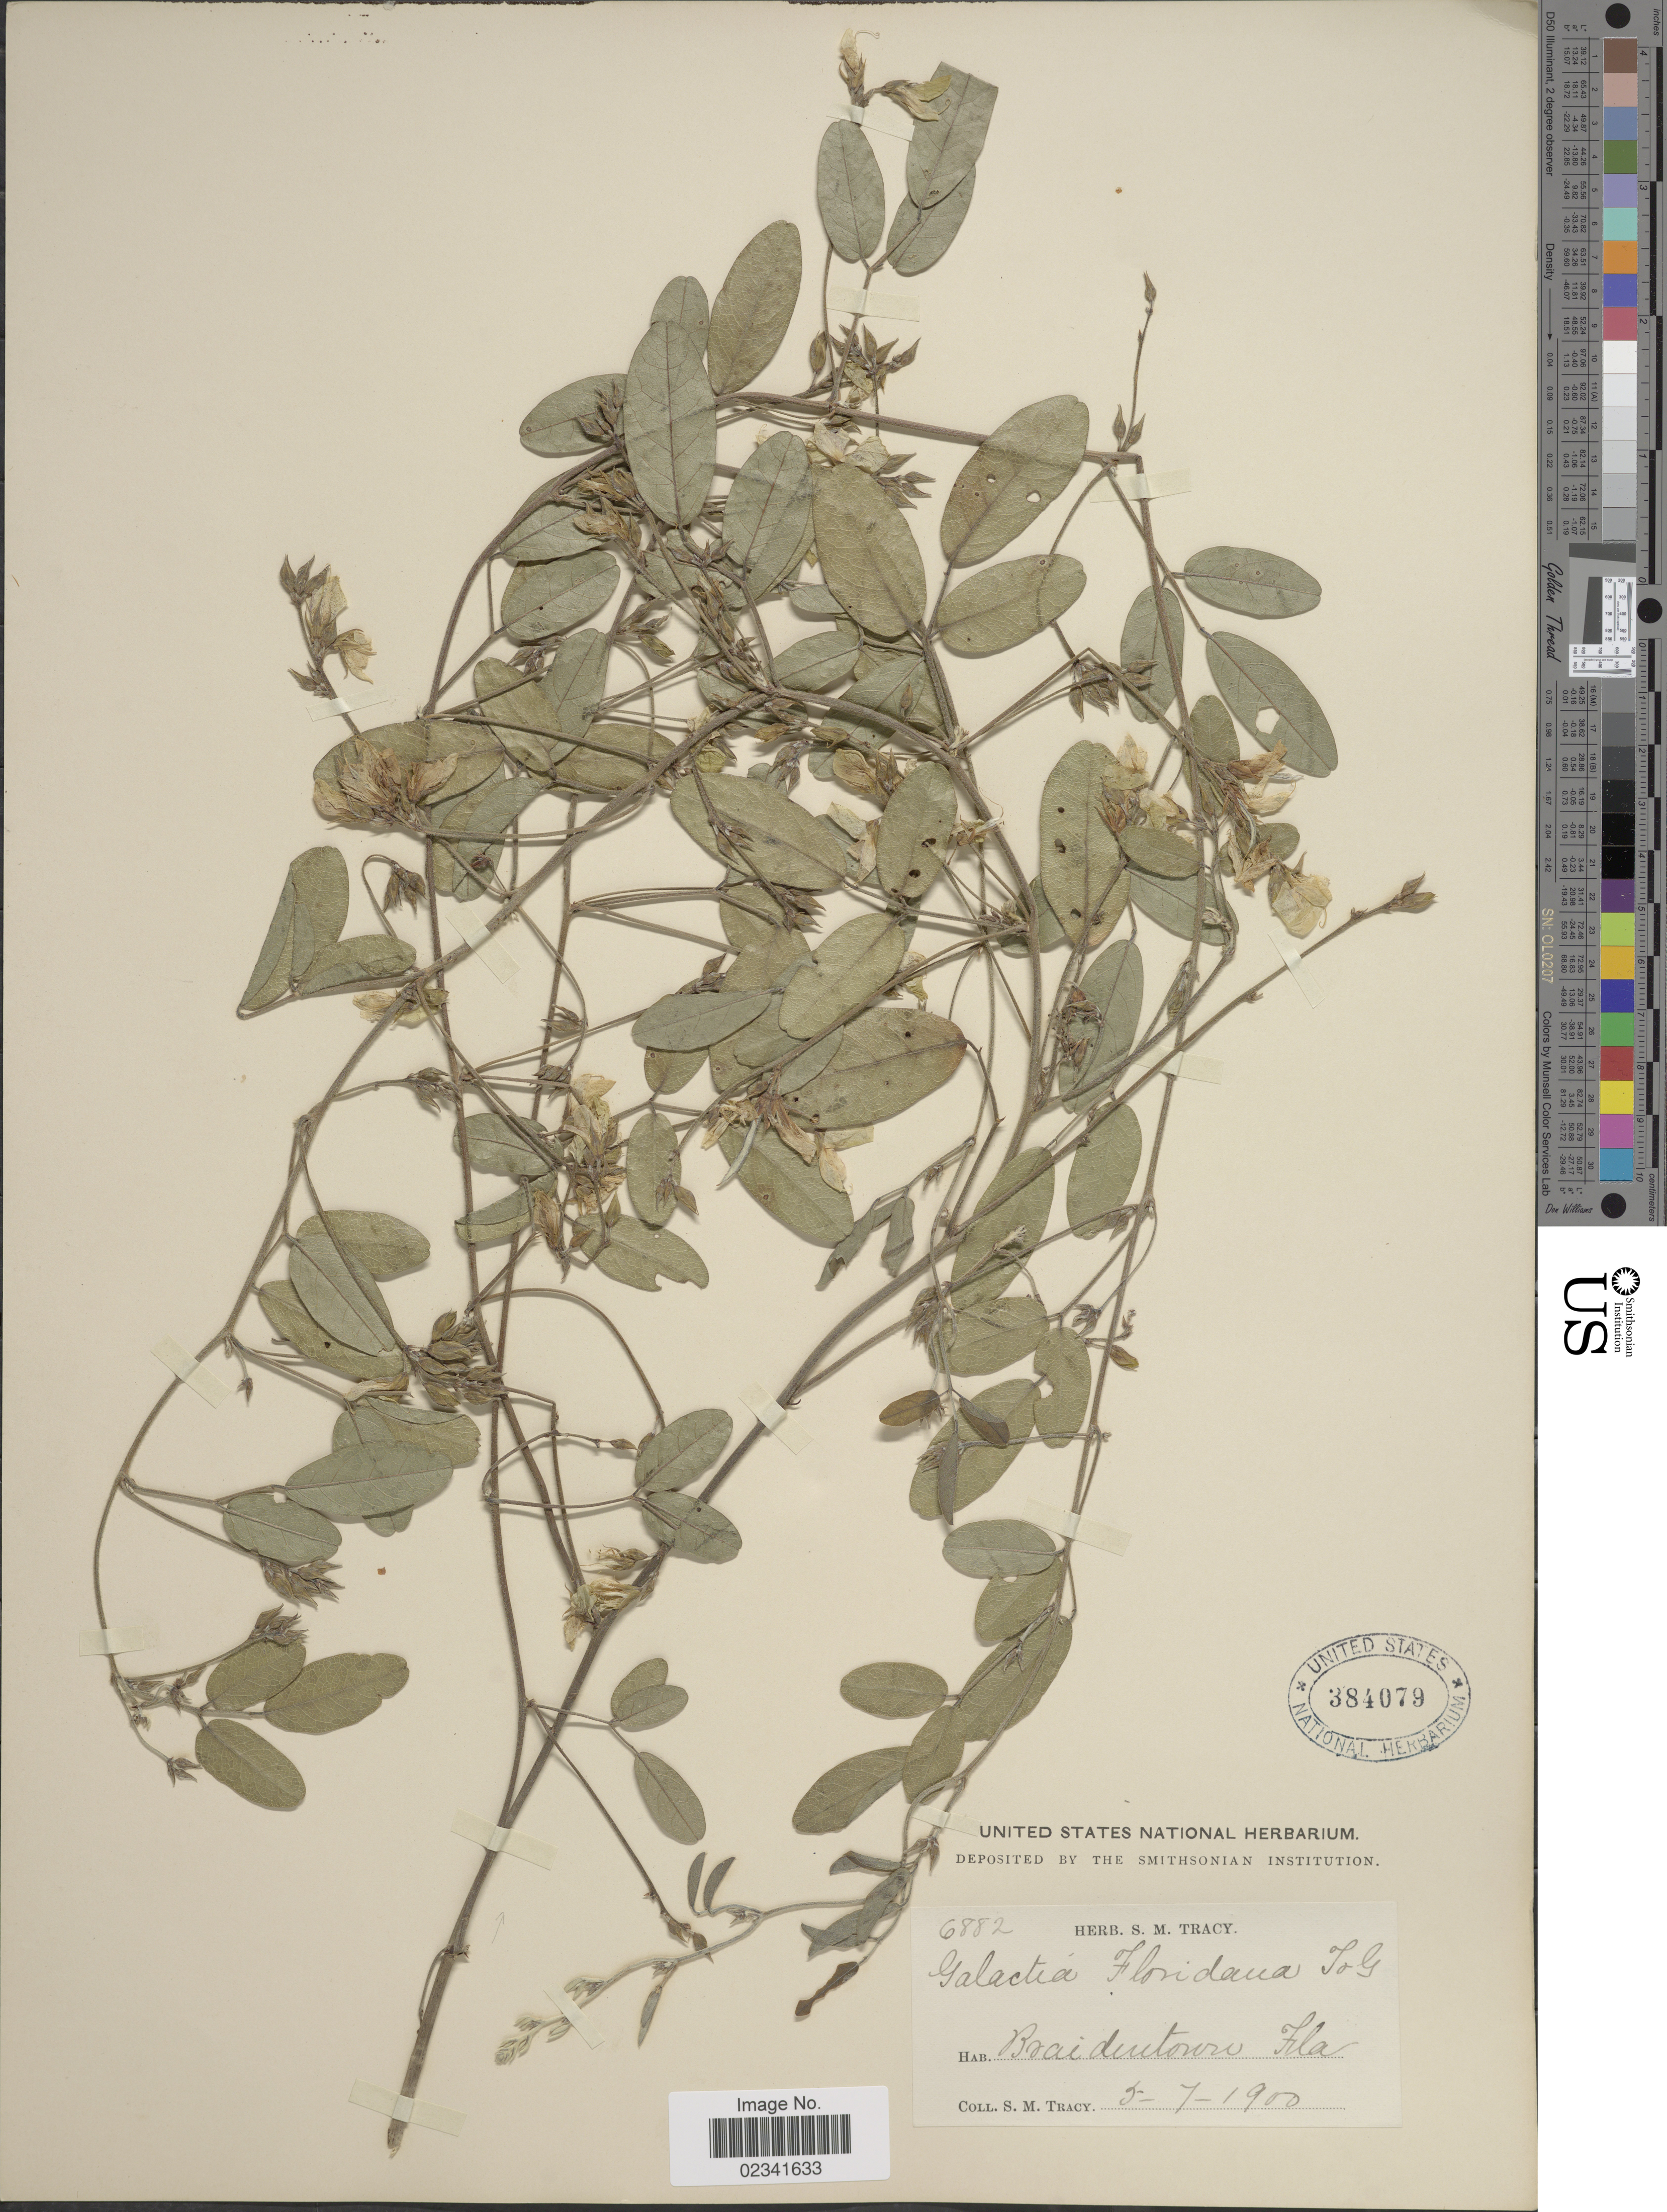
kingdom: Plantae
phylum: Tracheophyta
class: Magnoliopsida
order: Fabales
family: Fabaceae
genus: Galactia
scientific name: Galactia floridana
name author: J.R. Johnst.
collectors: S. M. Tracy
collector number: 6882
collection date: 1900-05-07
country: United States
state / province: Florida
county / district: Manatee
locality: Braidentown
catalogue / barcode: US 384079